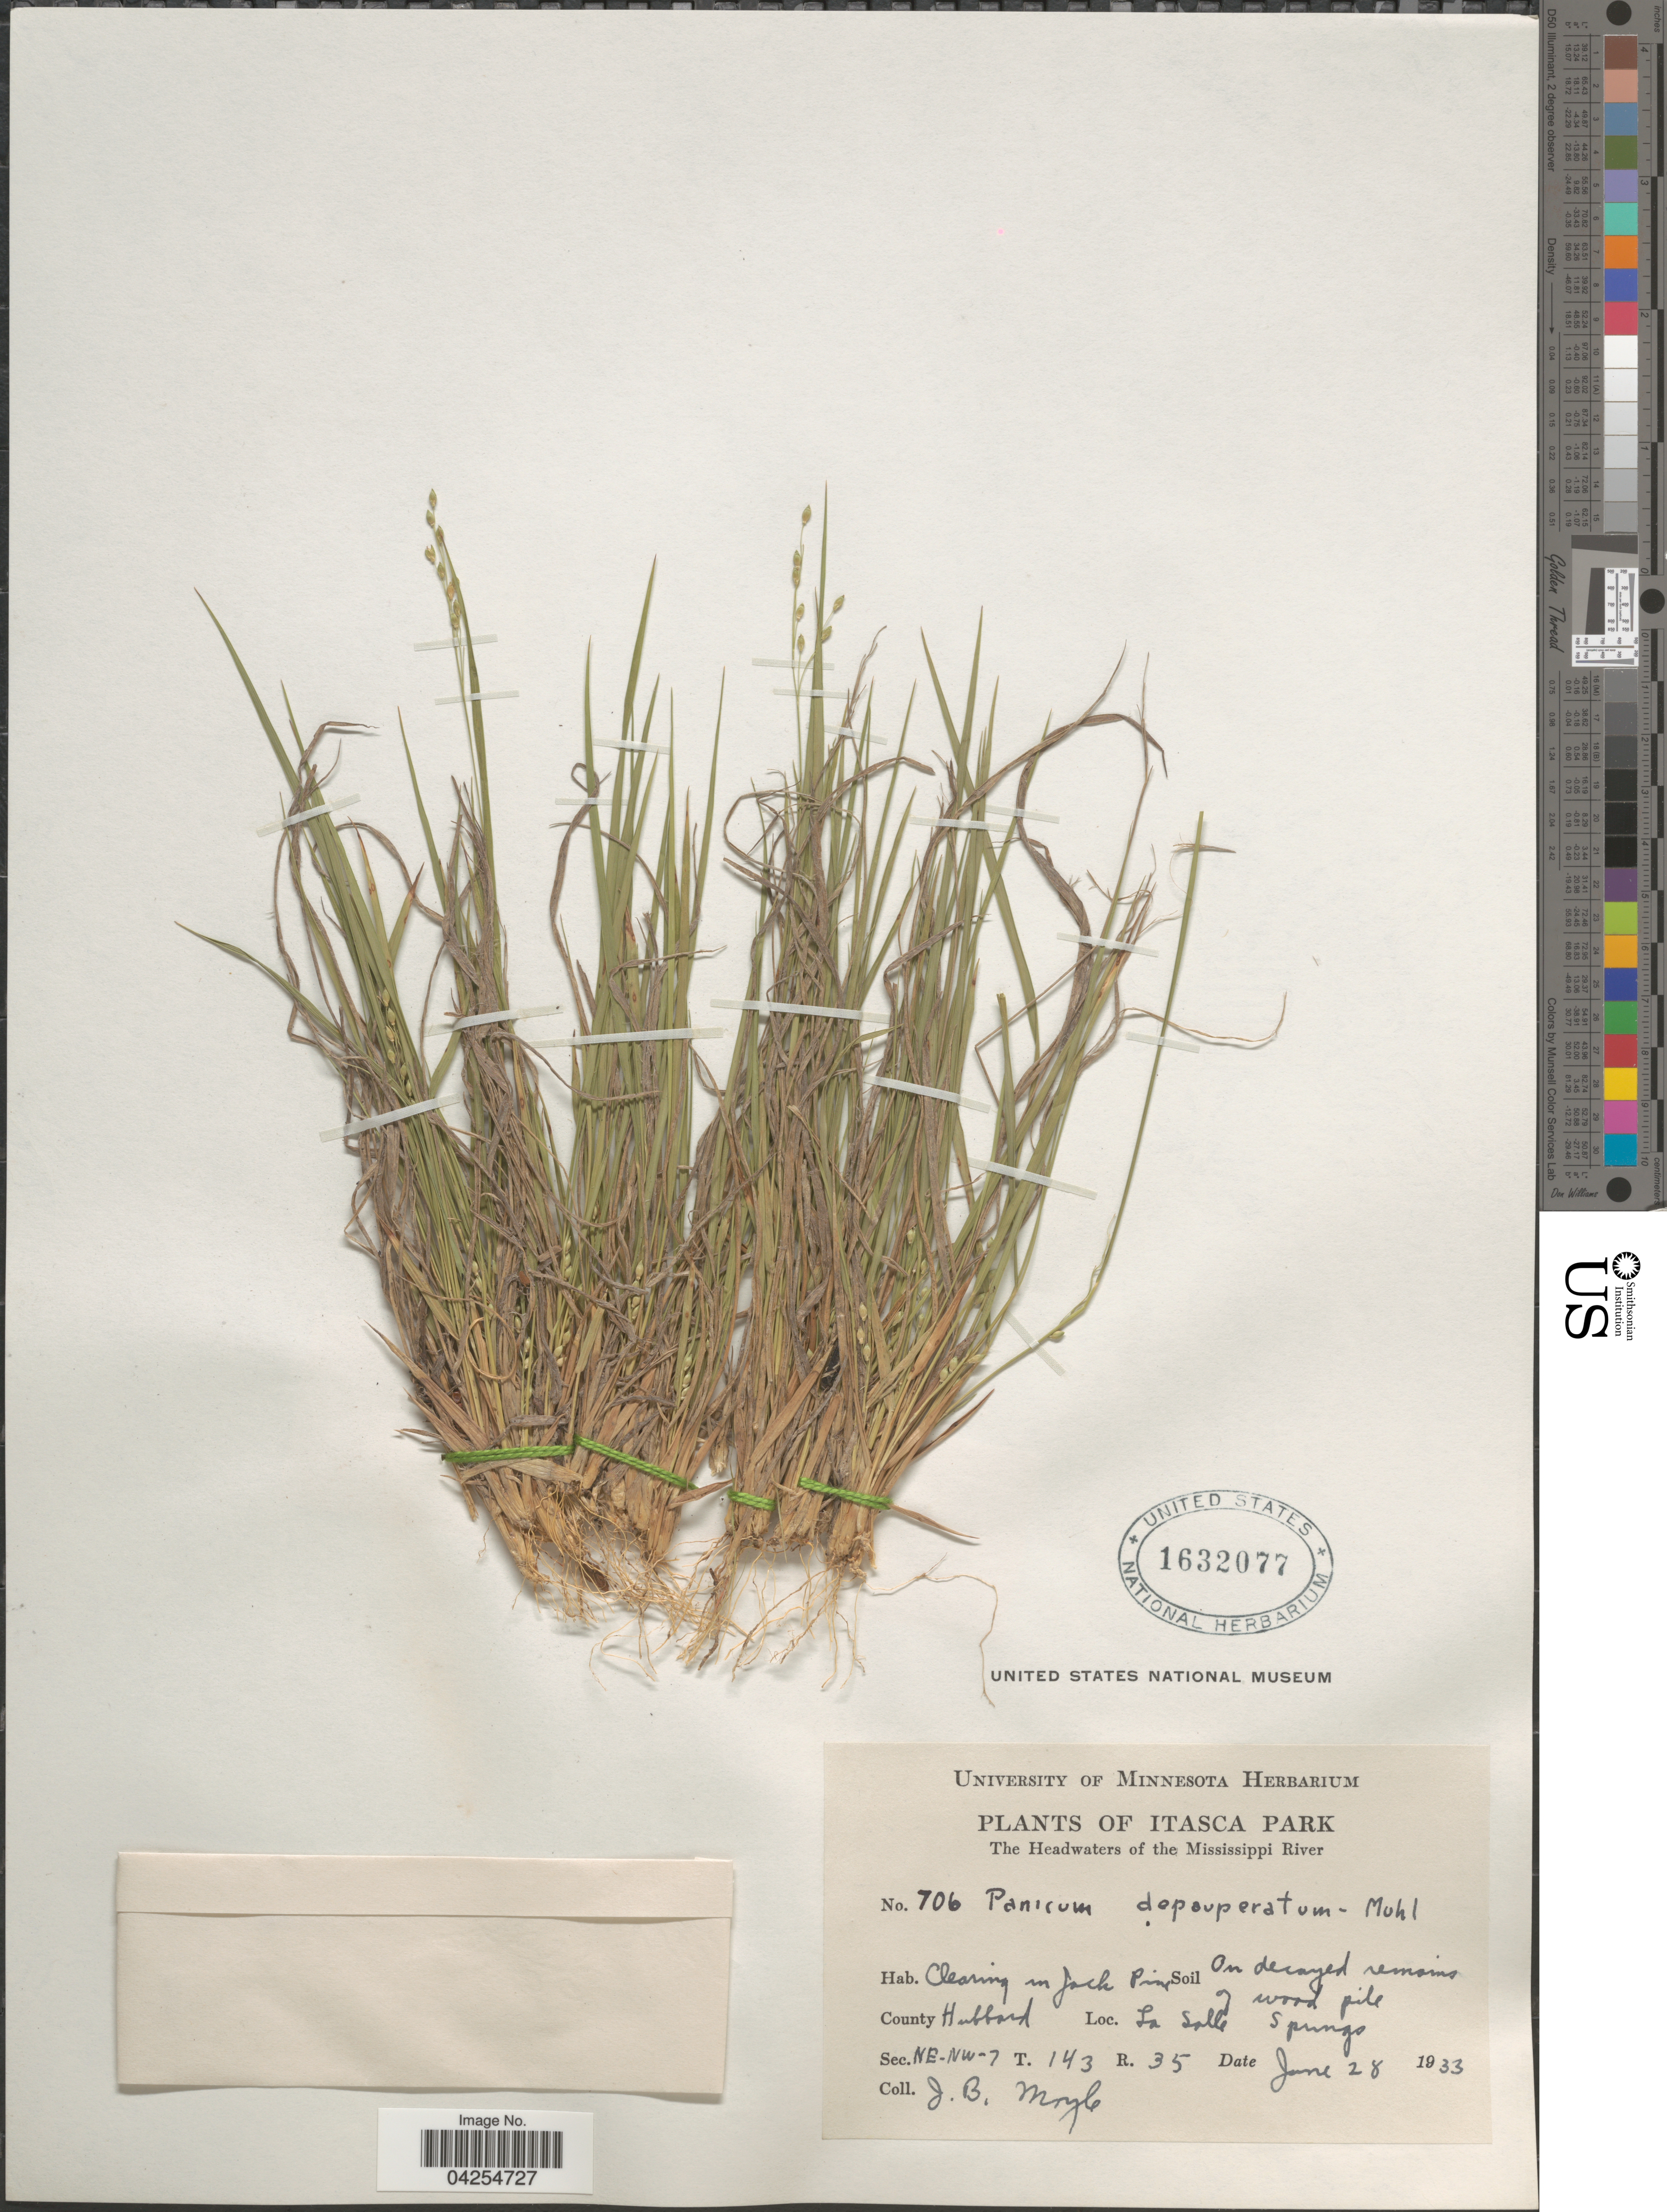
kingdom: Plantae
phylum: Tracheophyta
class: Liliopsida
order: Poales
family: Poaceae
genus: Dichanthelium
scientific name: Dichanthelium depauperatum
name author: (Muhl.) Gould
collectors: J. Moyle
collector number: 706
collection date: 1933-06-28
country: United States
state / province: Minnesota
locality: Itasca Park. The Headwaters of the Mississippi River. Clearing in Jack Pine. County Hubbard. La Salle Springs. Sec. NE-NW-7. T. 143 R. 35.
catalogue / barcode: US 1632077